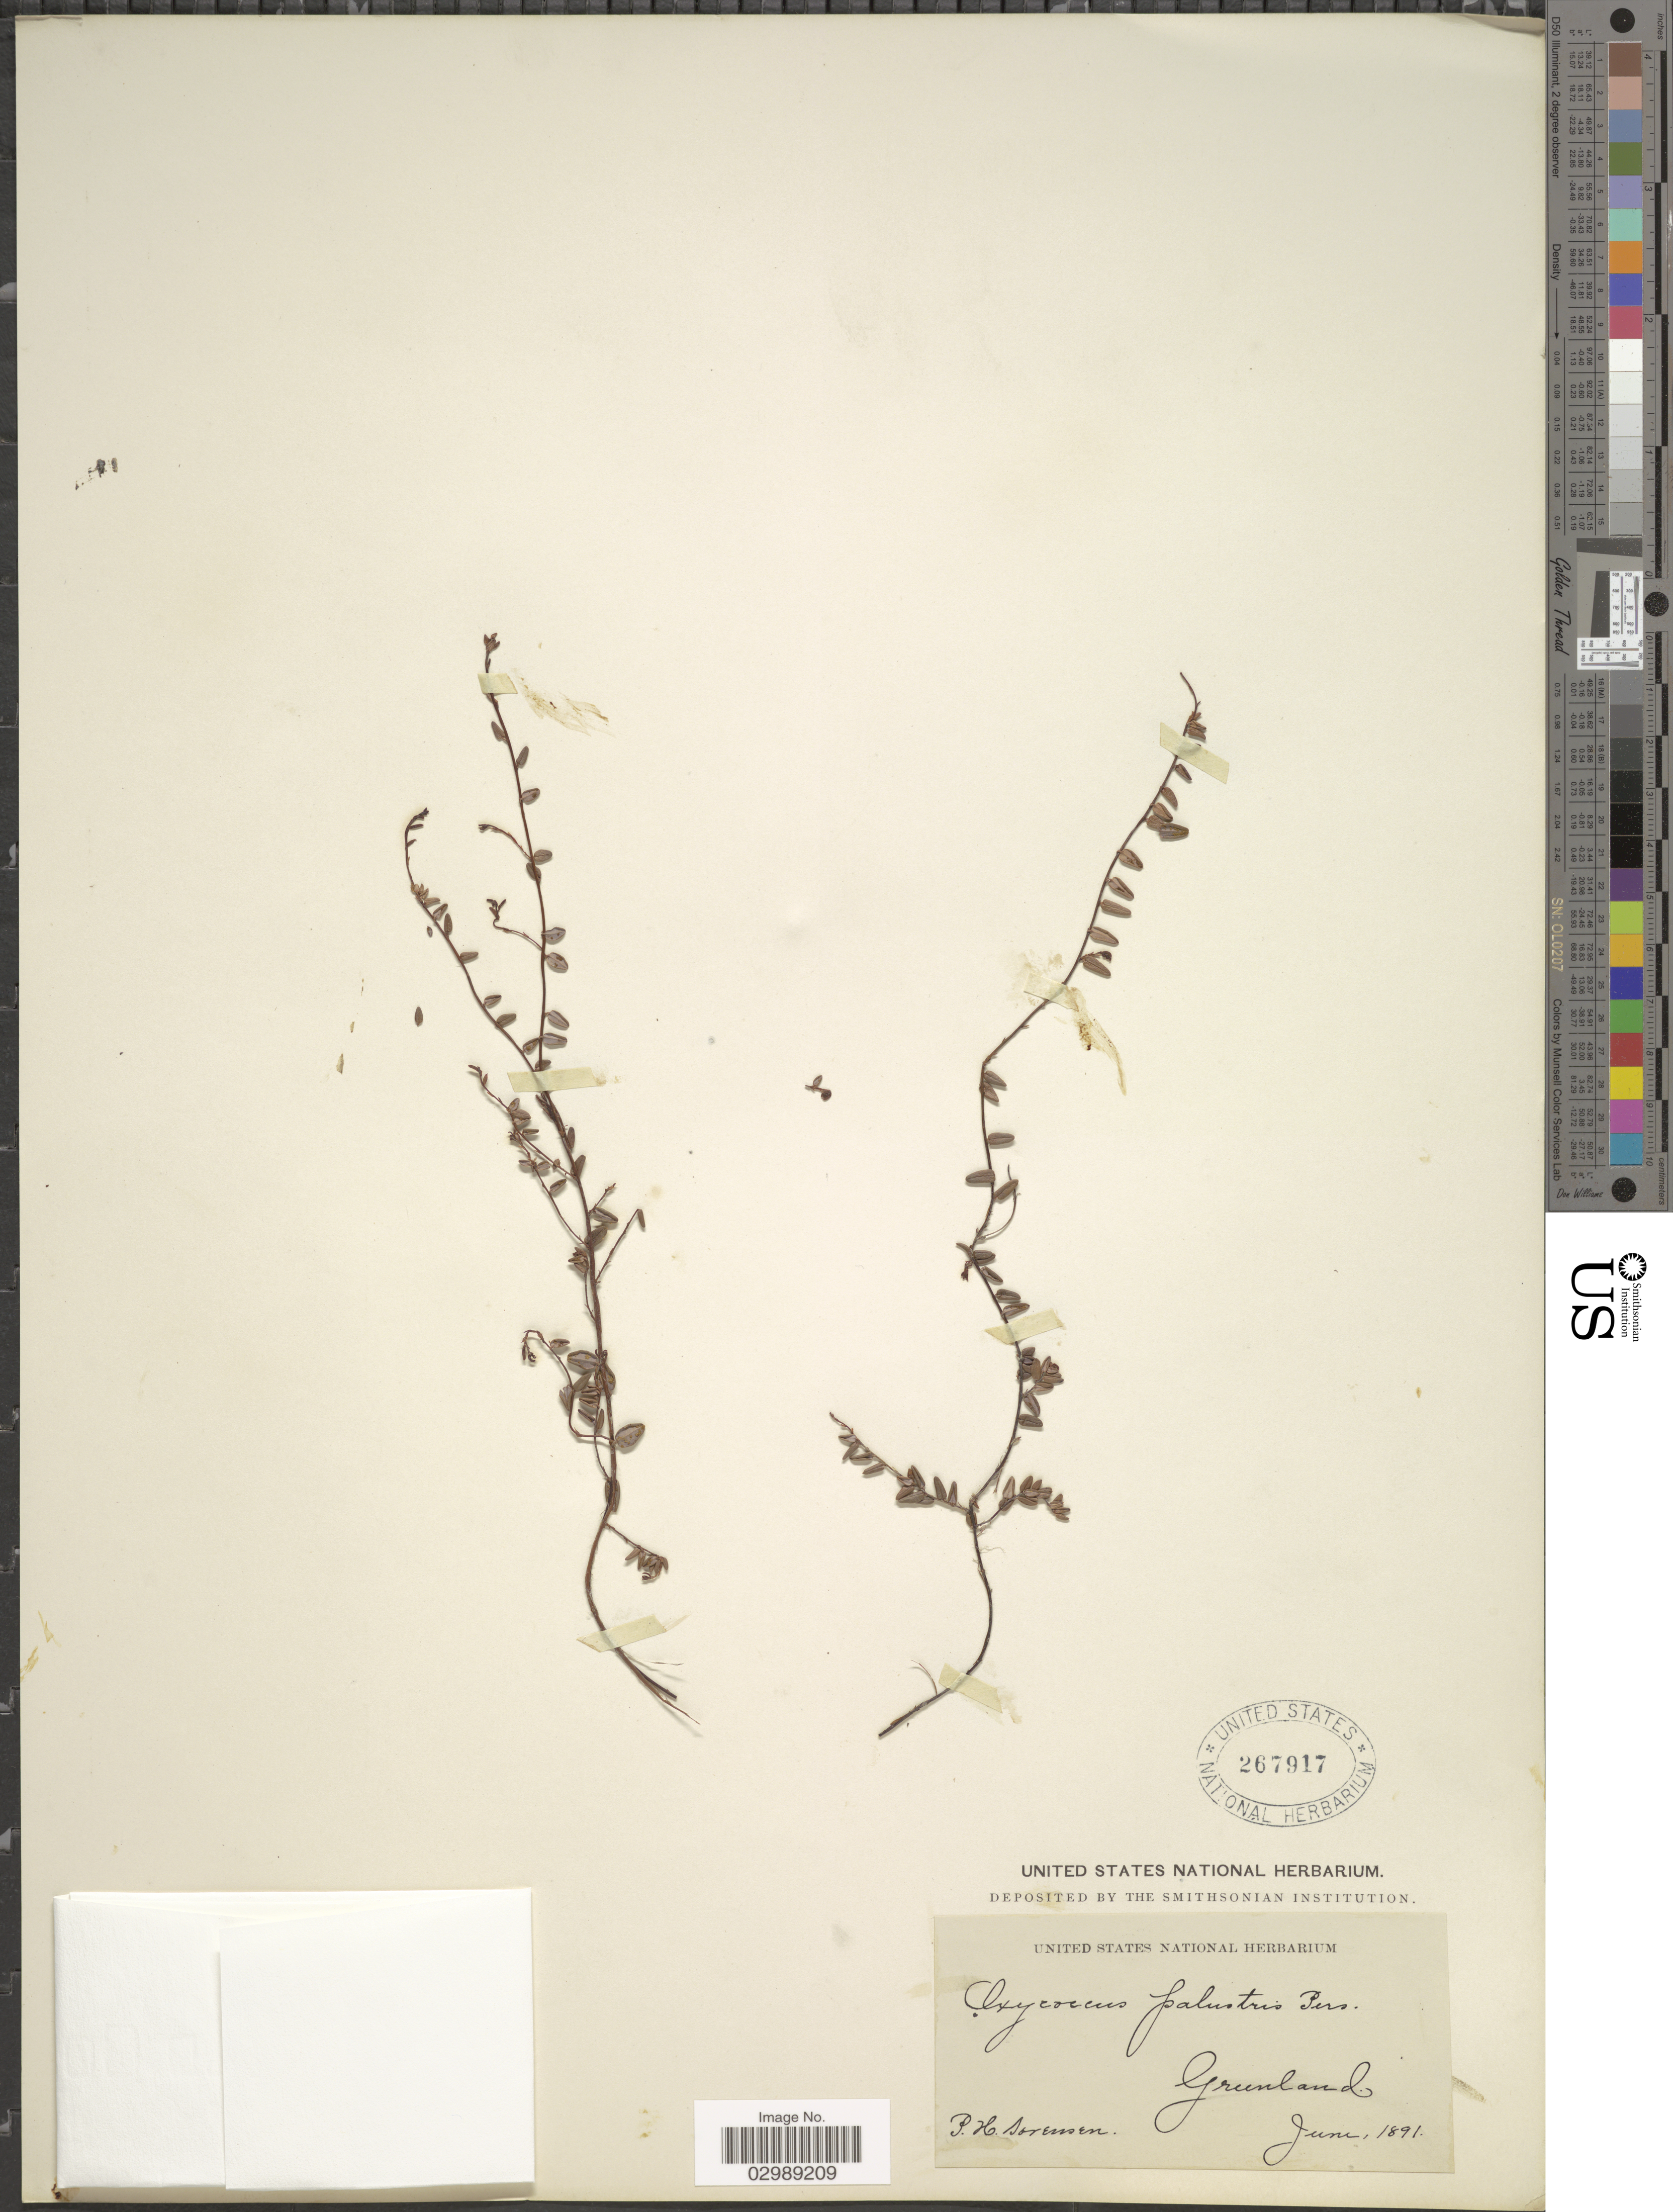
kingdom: Plantae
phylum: Tracheophyta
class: Magnoliopsida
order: Ericales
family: Ericaceae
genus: Vaccinium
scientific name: Vaccinium oxycoccos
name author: L.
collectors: P. Sorensen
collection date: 1891-06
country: Greenland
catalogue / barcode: US 267917